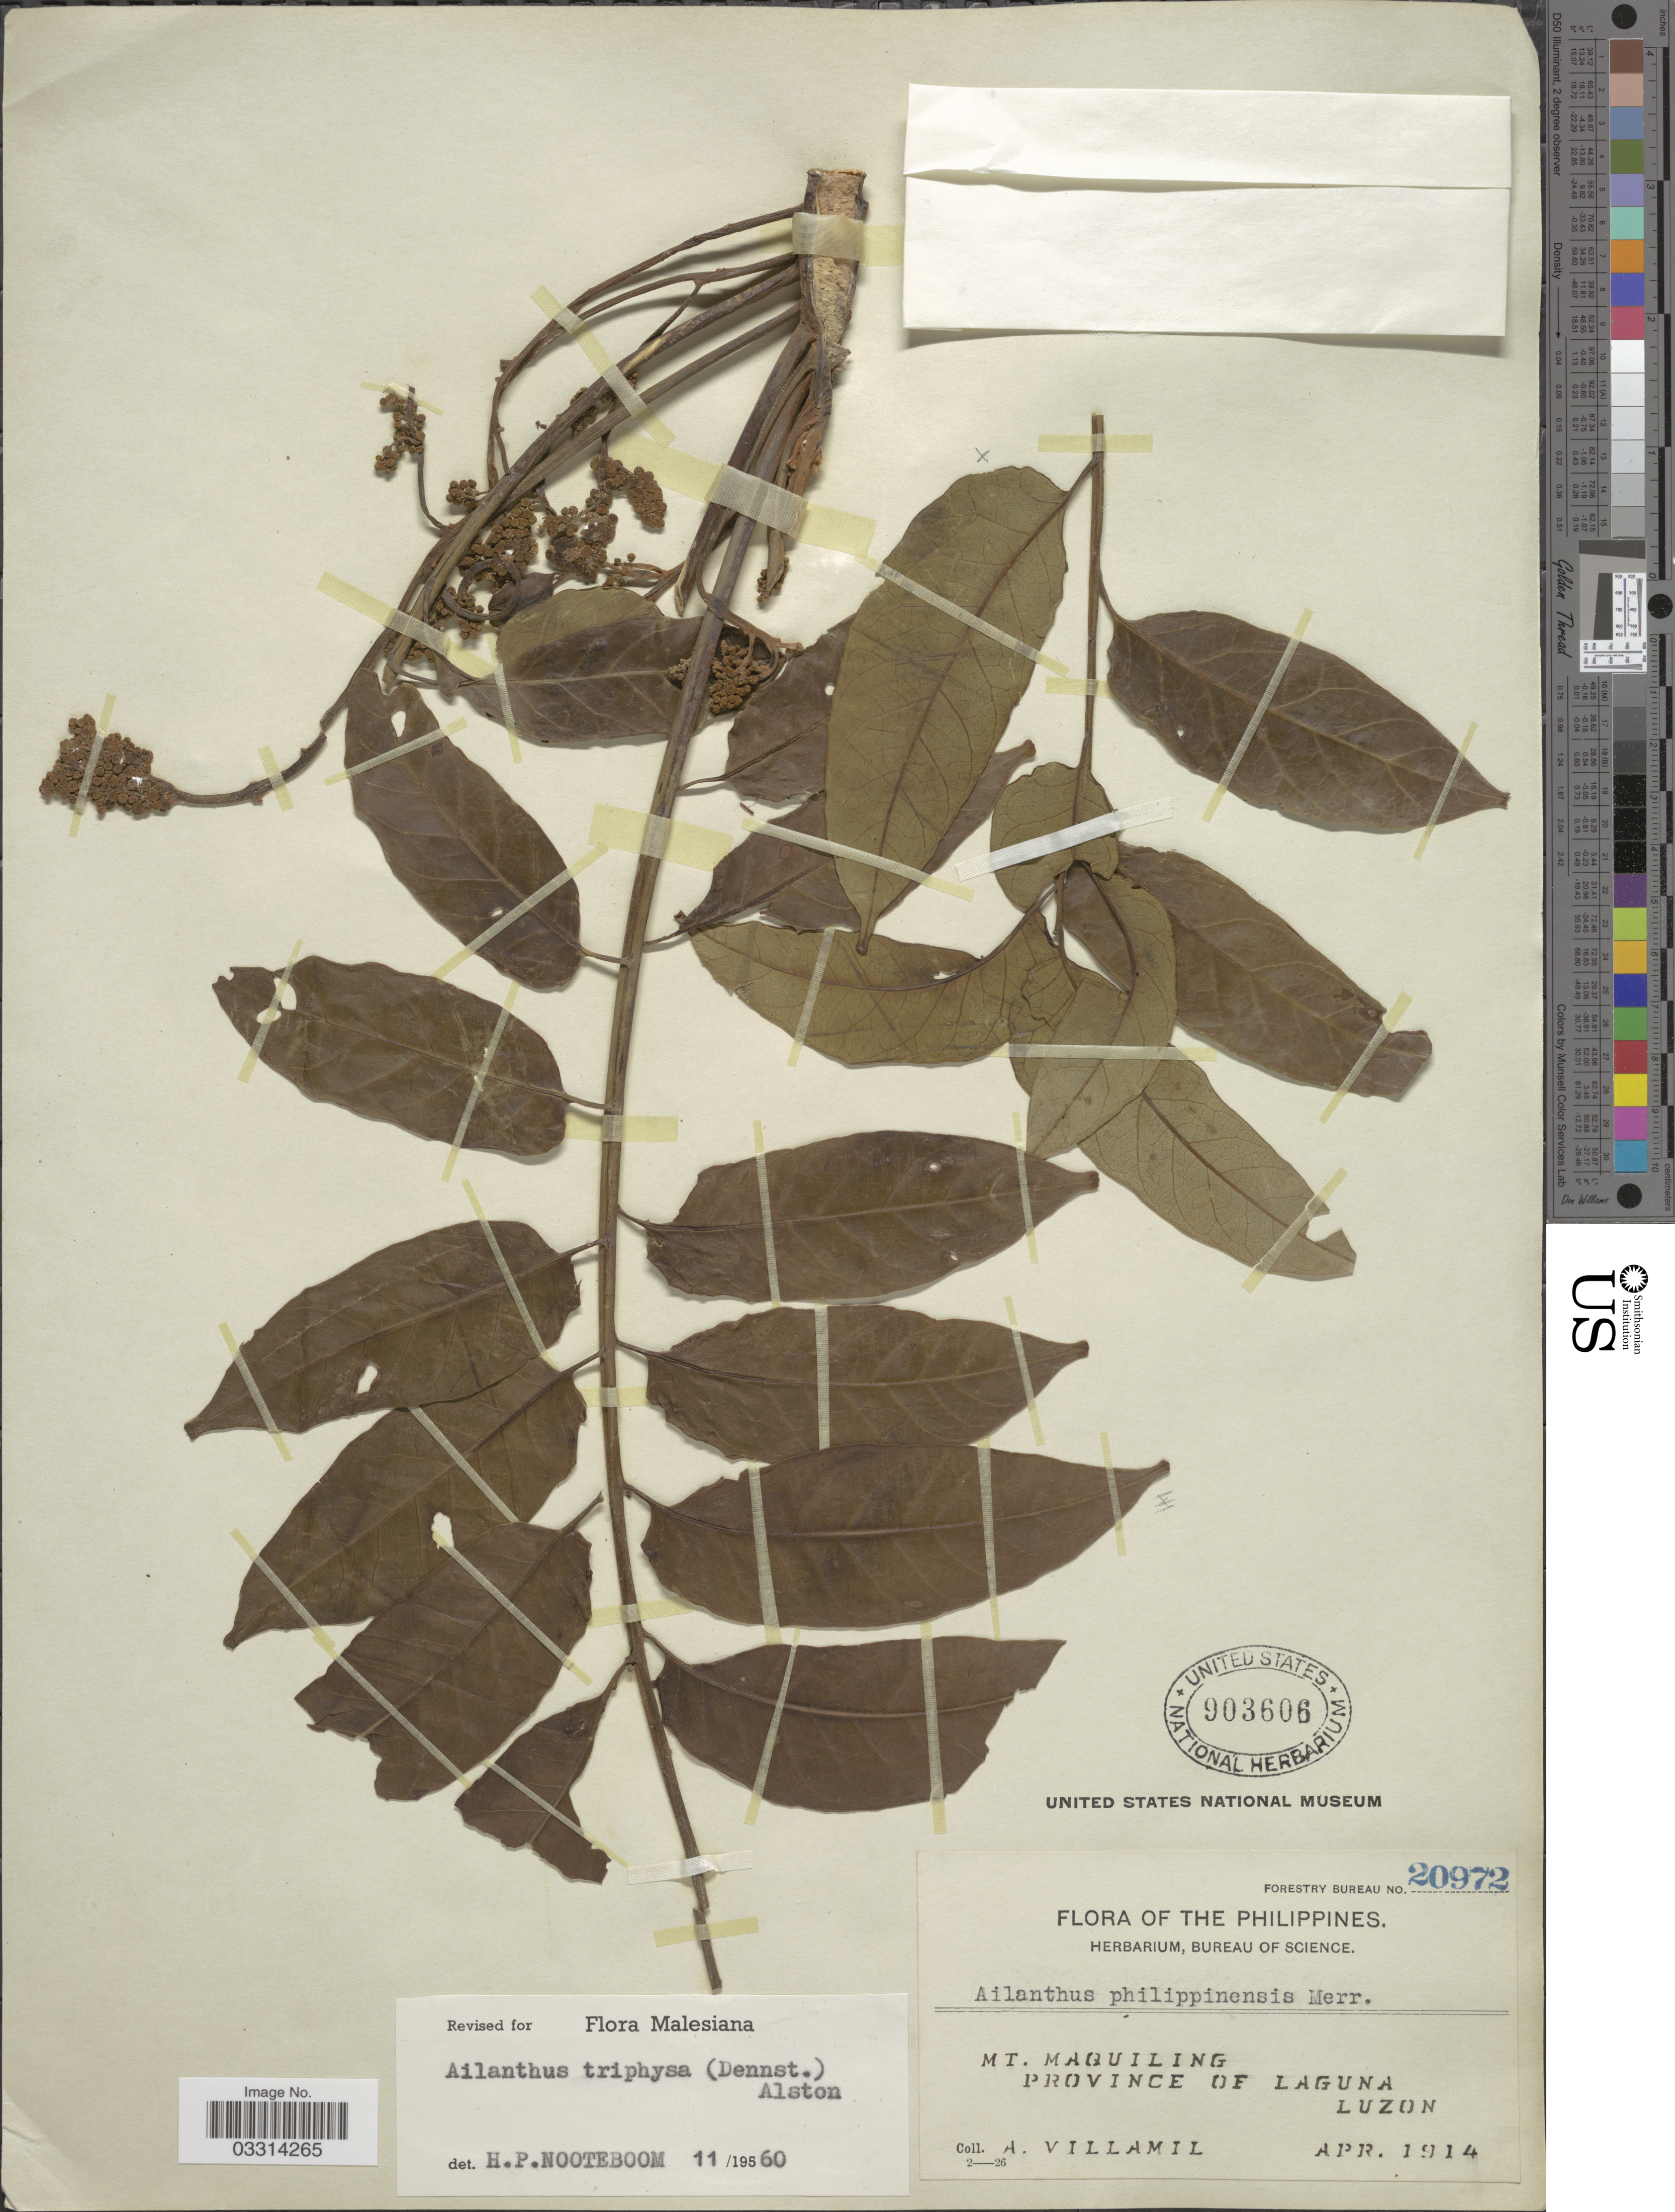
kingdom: Plantae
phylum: Tracheophyta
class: Magnoliopsida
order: Sapindales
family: Simaroubaceae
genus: Ailanthus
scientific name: Ailanthus triphysa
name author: (Dennst.) Alston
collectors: A. Villamil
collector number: Forestry Bureau 20972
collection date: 1914-04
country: Philippines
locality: Mt. Maquiling. Province of Laguna, Luzon.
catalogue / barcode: US 903606